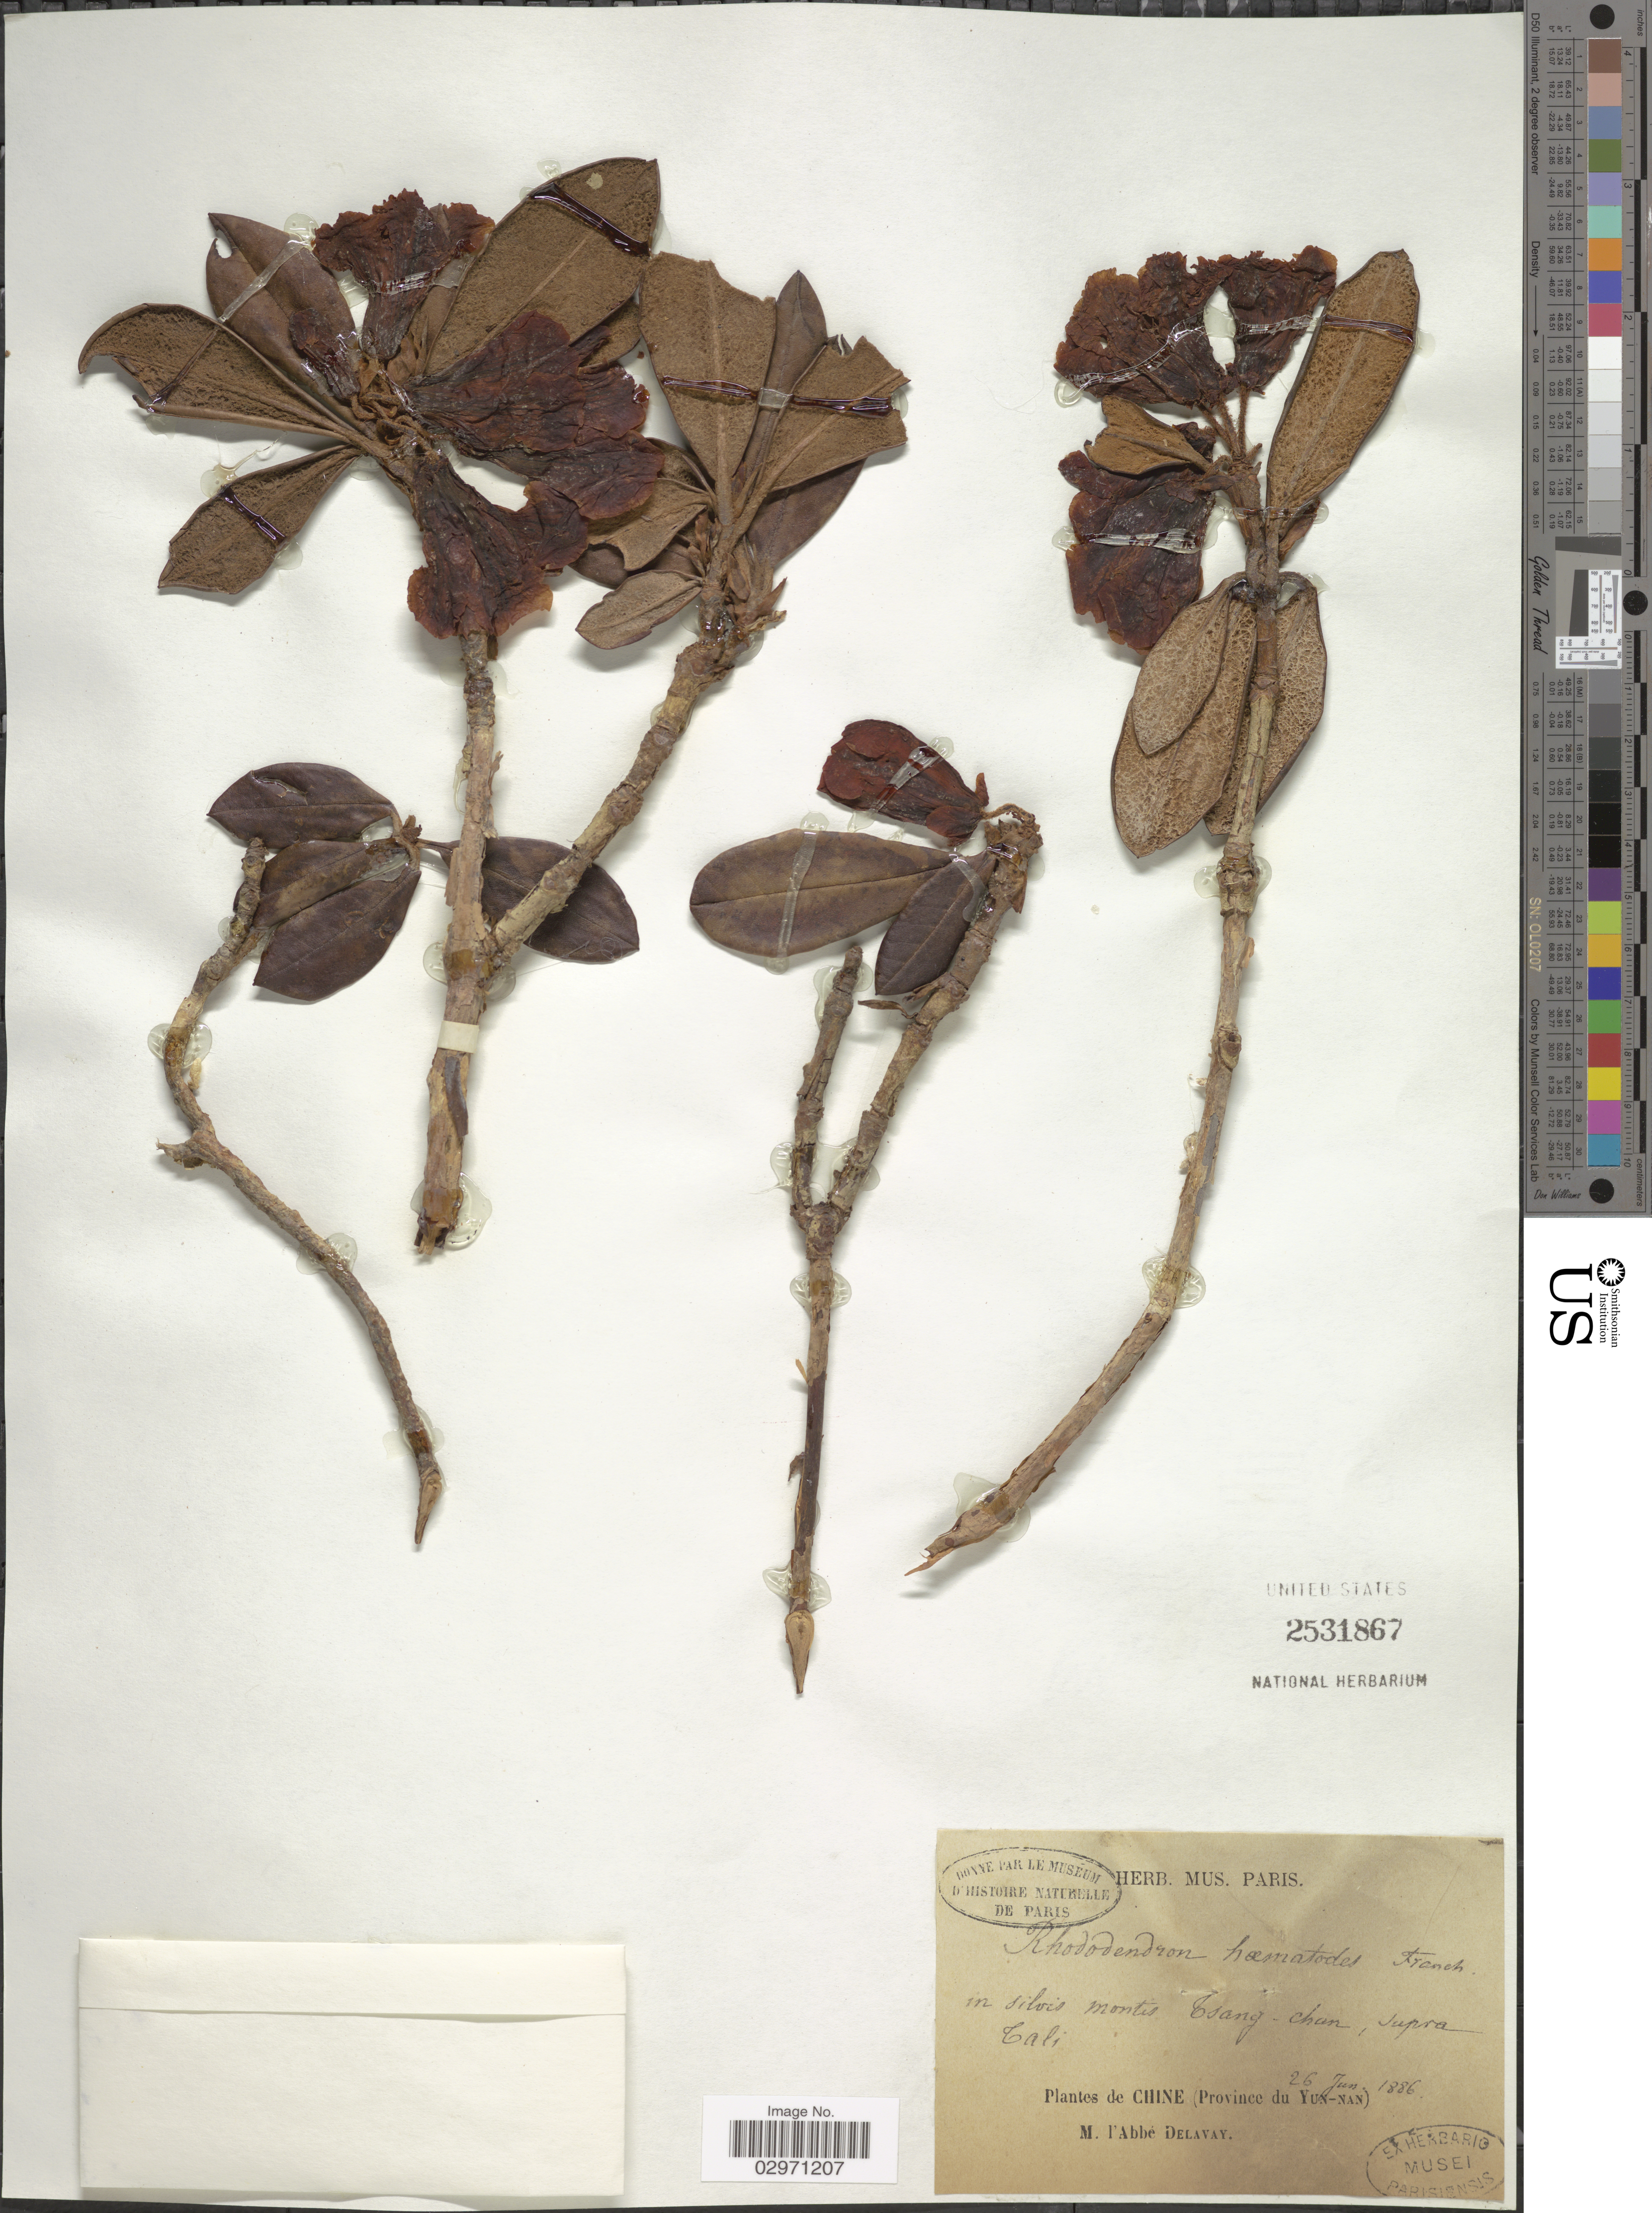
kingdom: Plantae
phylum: Tracheophyta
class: Magnoliopsida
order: Ericales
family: Ericaceae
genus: Rhododendron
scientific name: Rhododendron haematodes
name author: Franch.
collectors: P. Delavay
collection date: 1886-06-26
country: China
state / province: Yunnan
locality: In silvis montis Tsang-chan, supra Tali (Province du Yun-nan).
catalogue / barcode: US 2531867